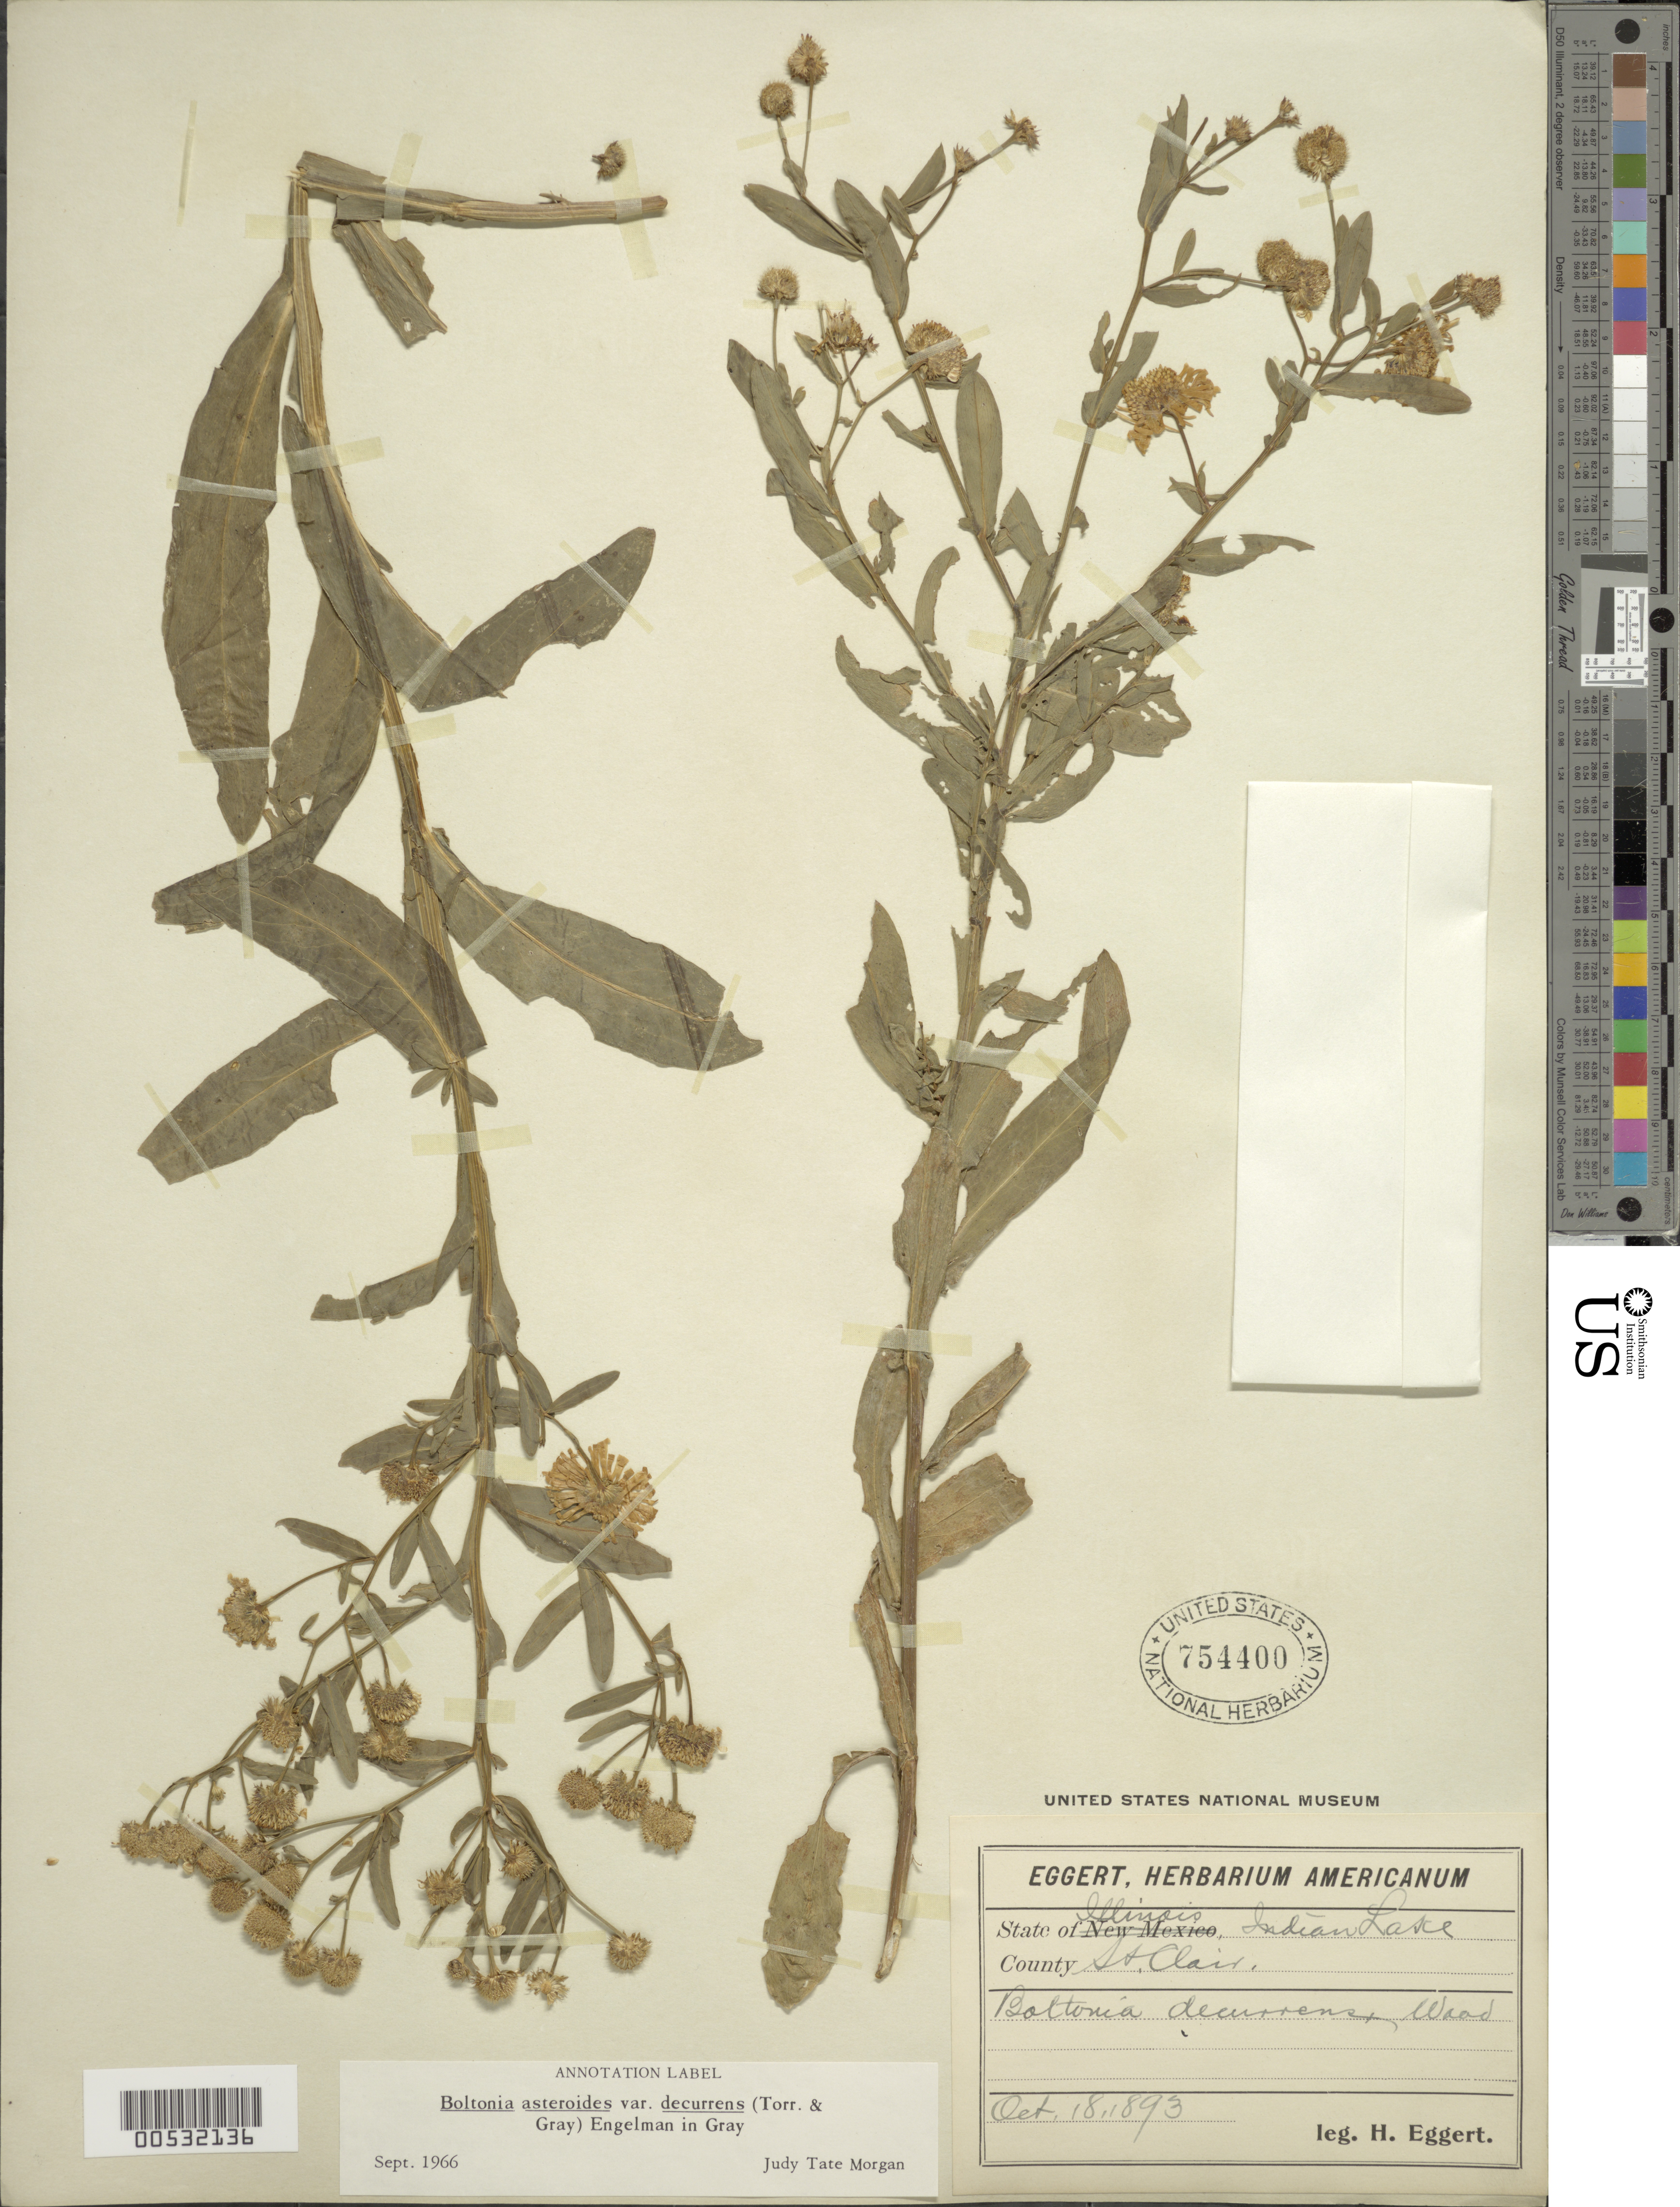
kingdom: Plantae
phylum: Tracheophyta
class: Magnoliopsida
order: Asterales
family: Asteraceae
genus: Boltonia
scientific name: Boltonia asteroides var. decurrens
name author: (Torr. & A. Gray) Engelm. in A. Gray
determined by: Morgan, J.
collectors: H. Eggert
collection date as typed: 18 Oct 1893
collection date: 1893-10-18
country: United States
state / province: Illinois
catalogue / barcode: US 754400